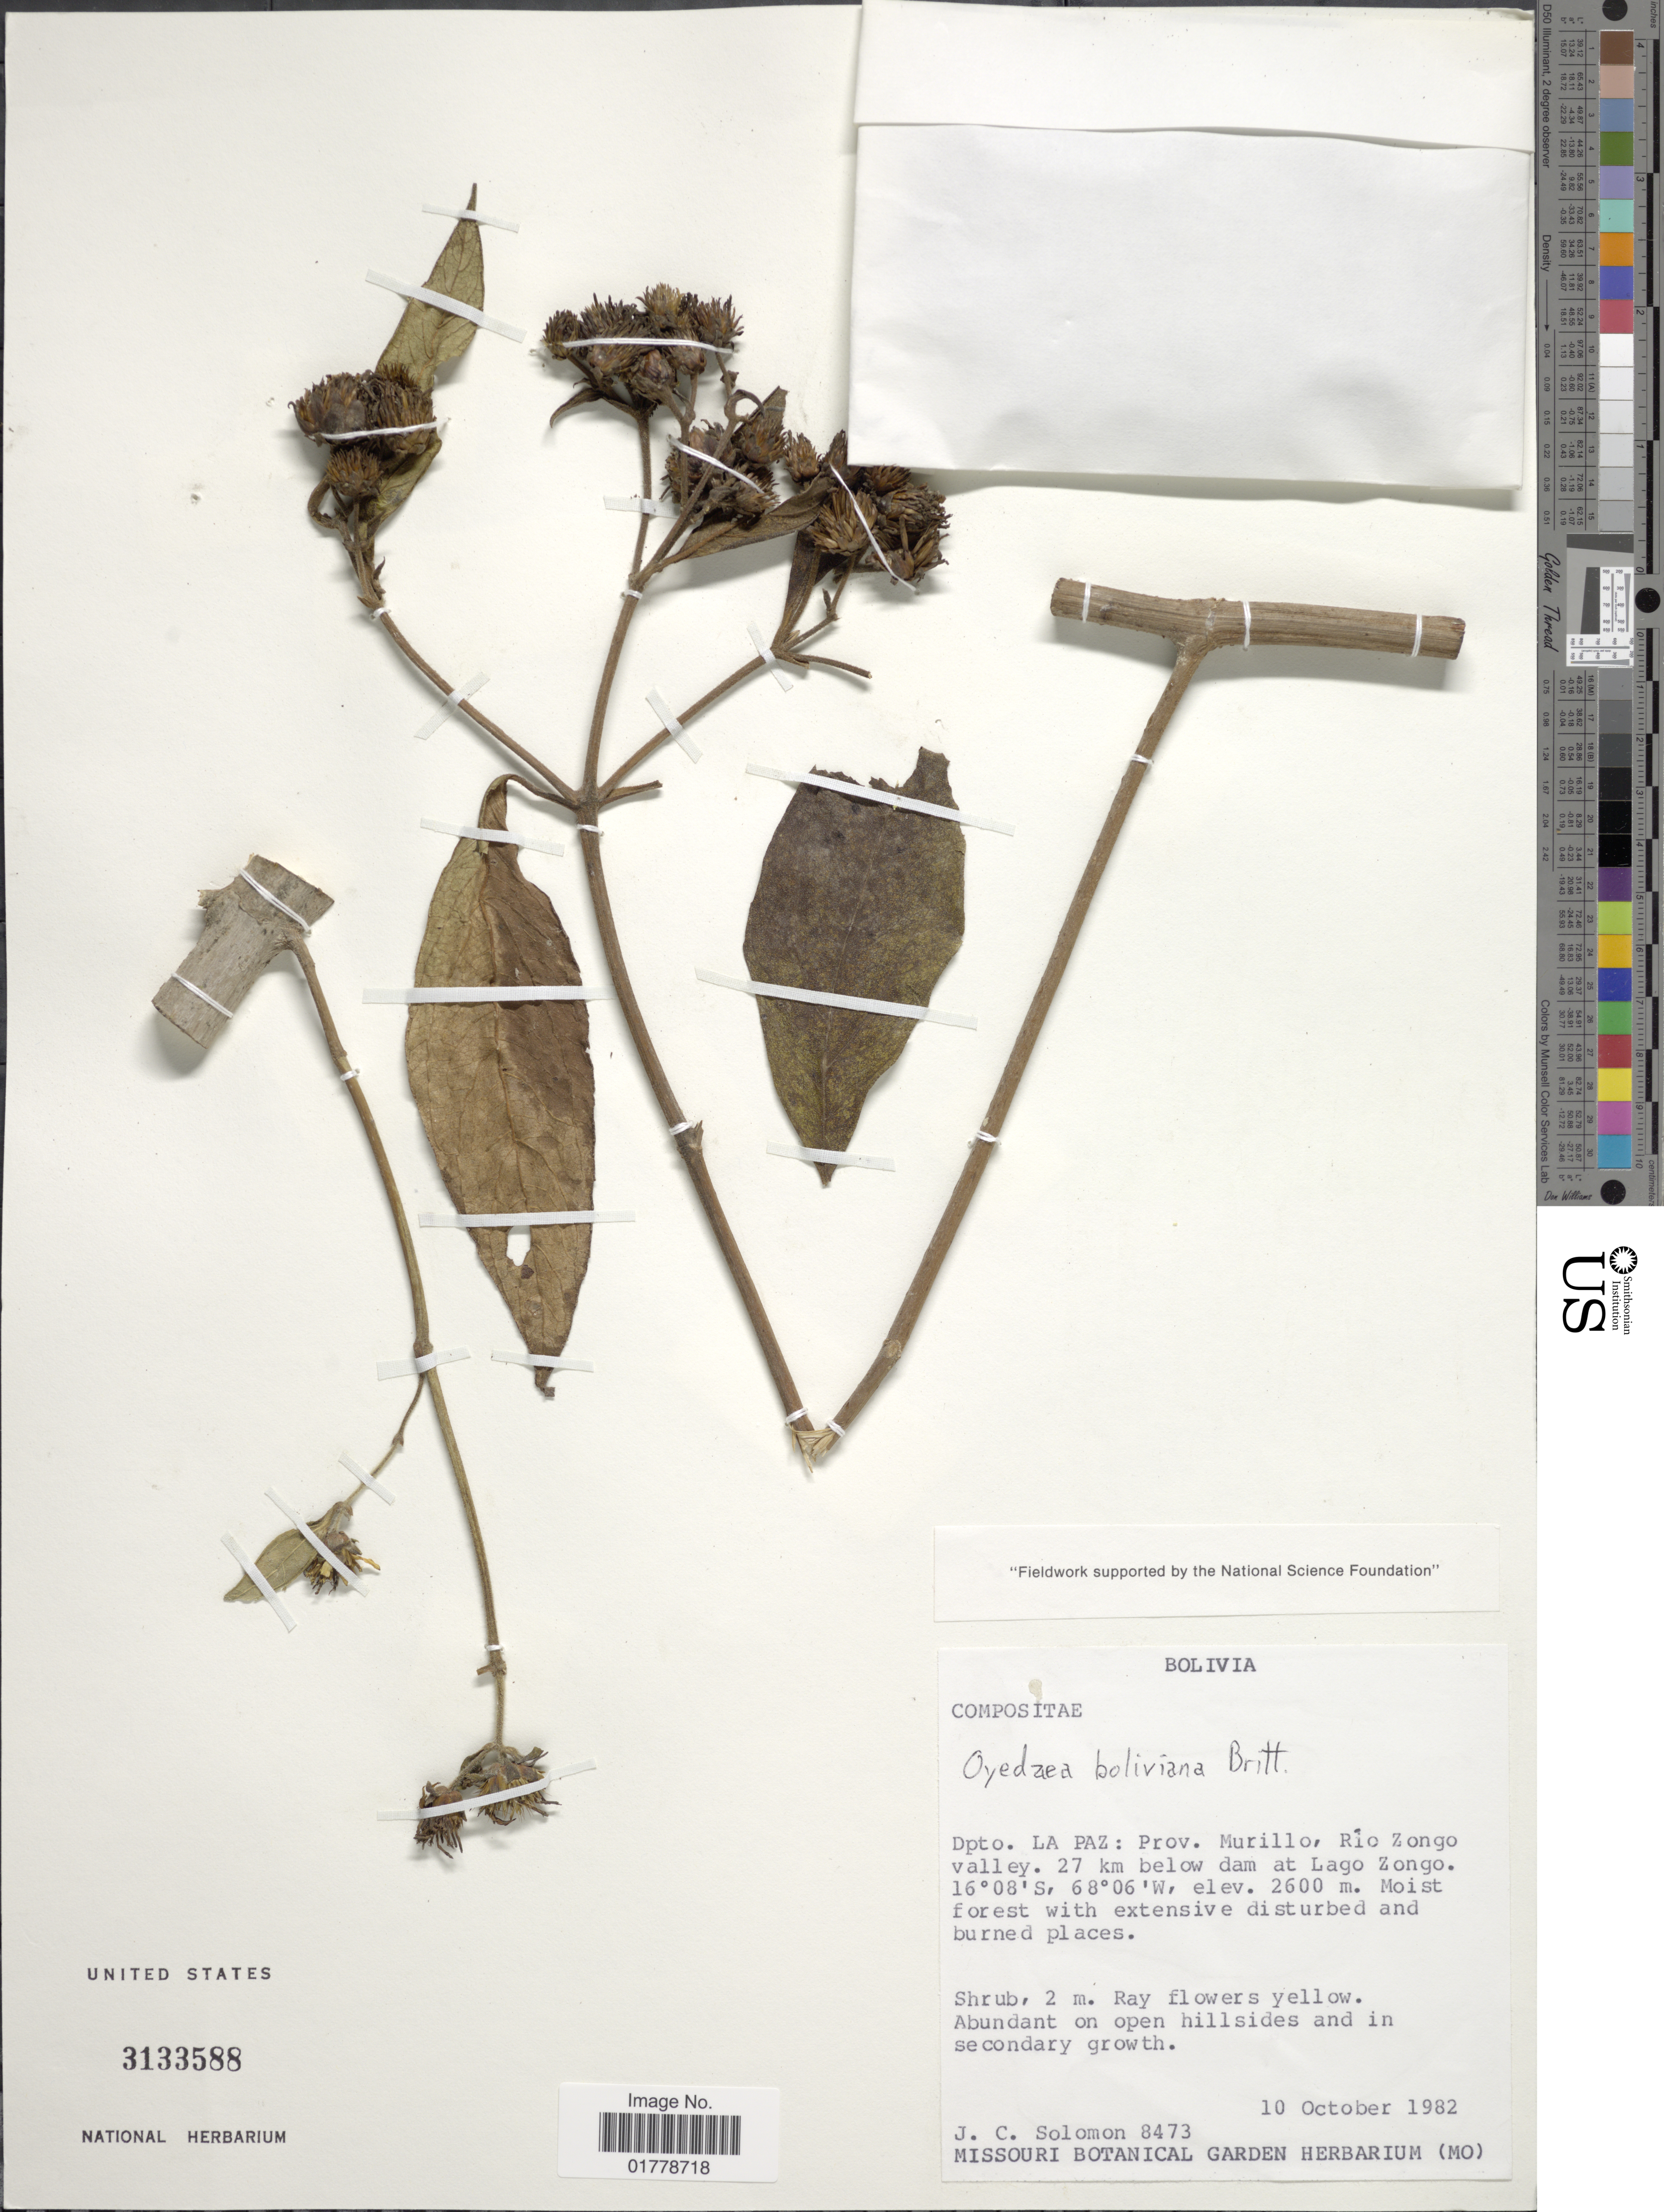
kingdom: Plantae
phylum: Tracheophyta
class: Magnoliopsida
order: Asterales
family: Asteraceae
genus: Oyedaea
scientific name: Oyedaea boliviana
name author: Britton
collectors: J. C. Solomon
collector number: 8473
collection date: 1982-10-10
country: Bolivia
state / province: La Paz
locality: Dpto. La Paz: Prov. Murillo, Río Zongo valley. 27 km below dam at Lago Zongo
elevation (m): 2600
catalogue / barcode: US 3133588